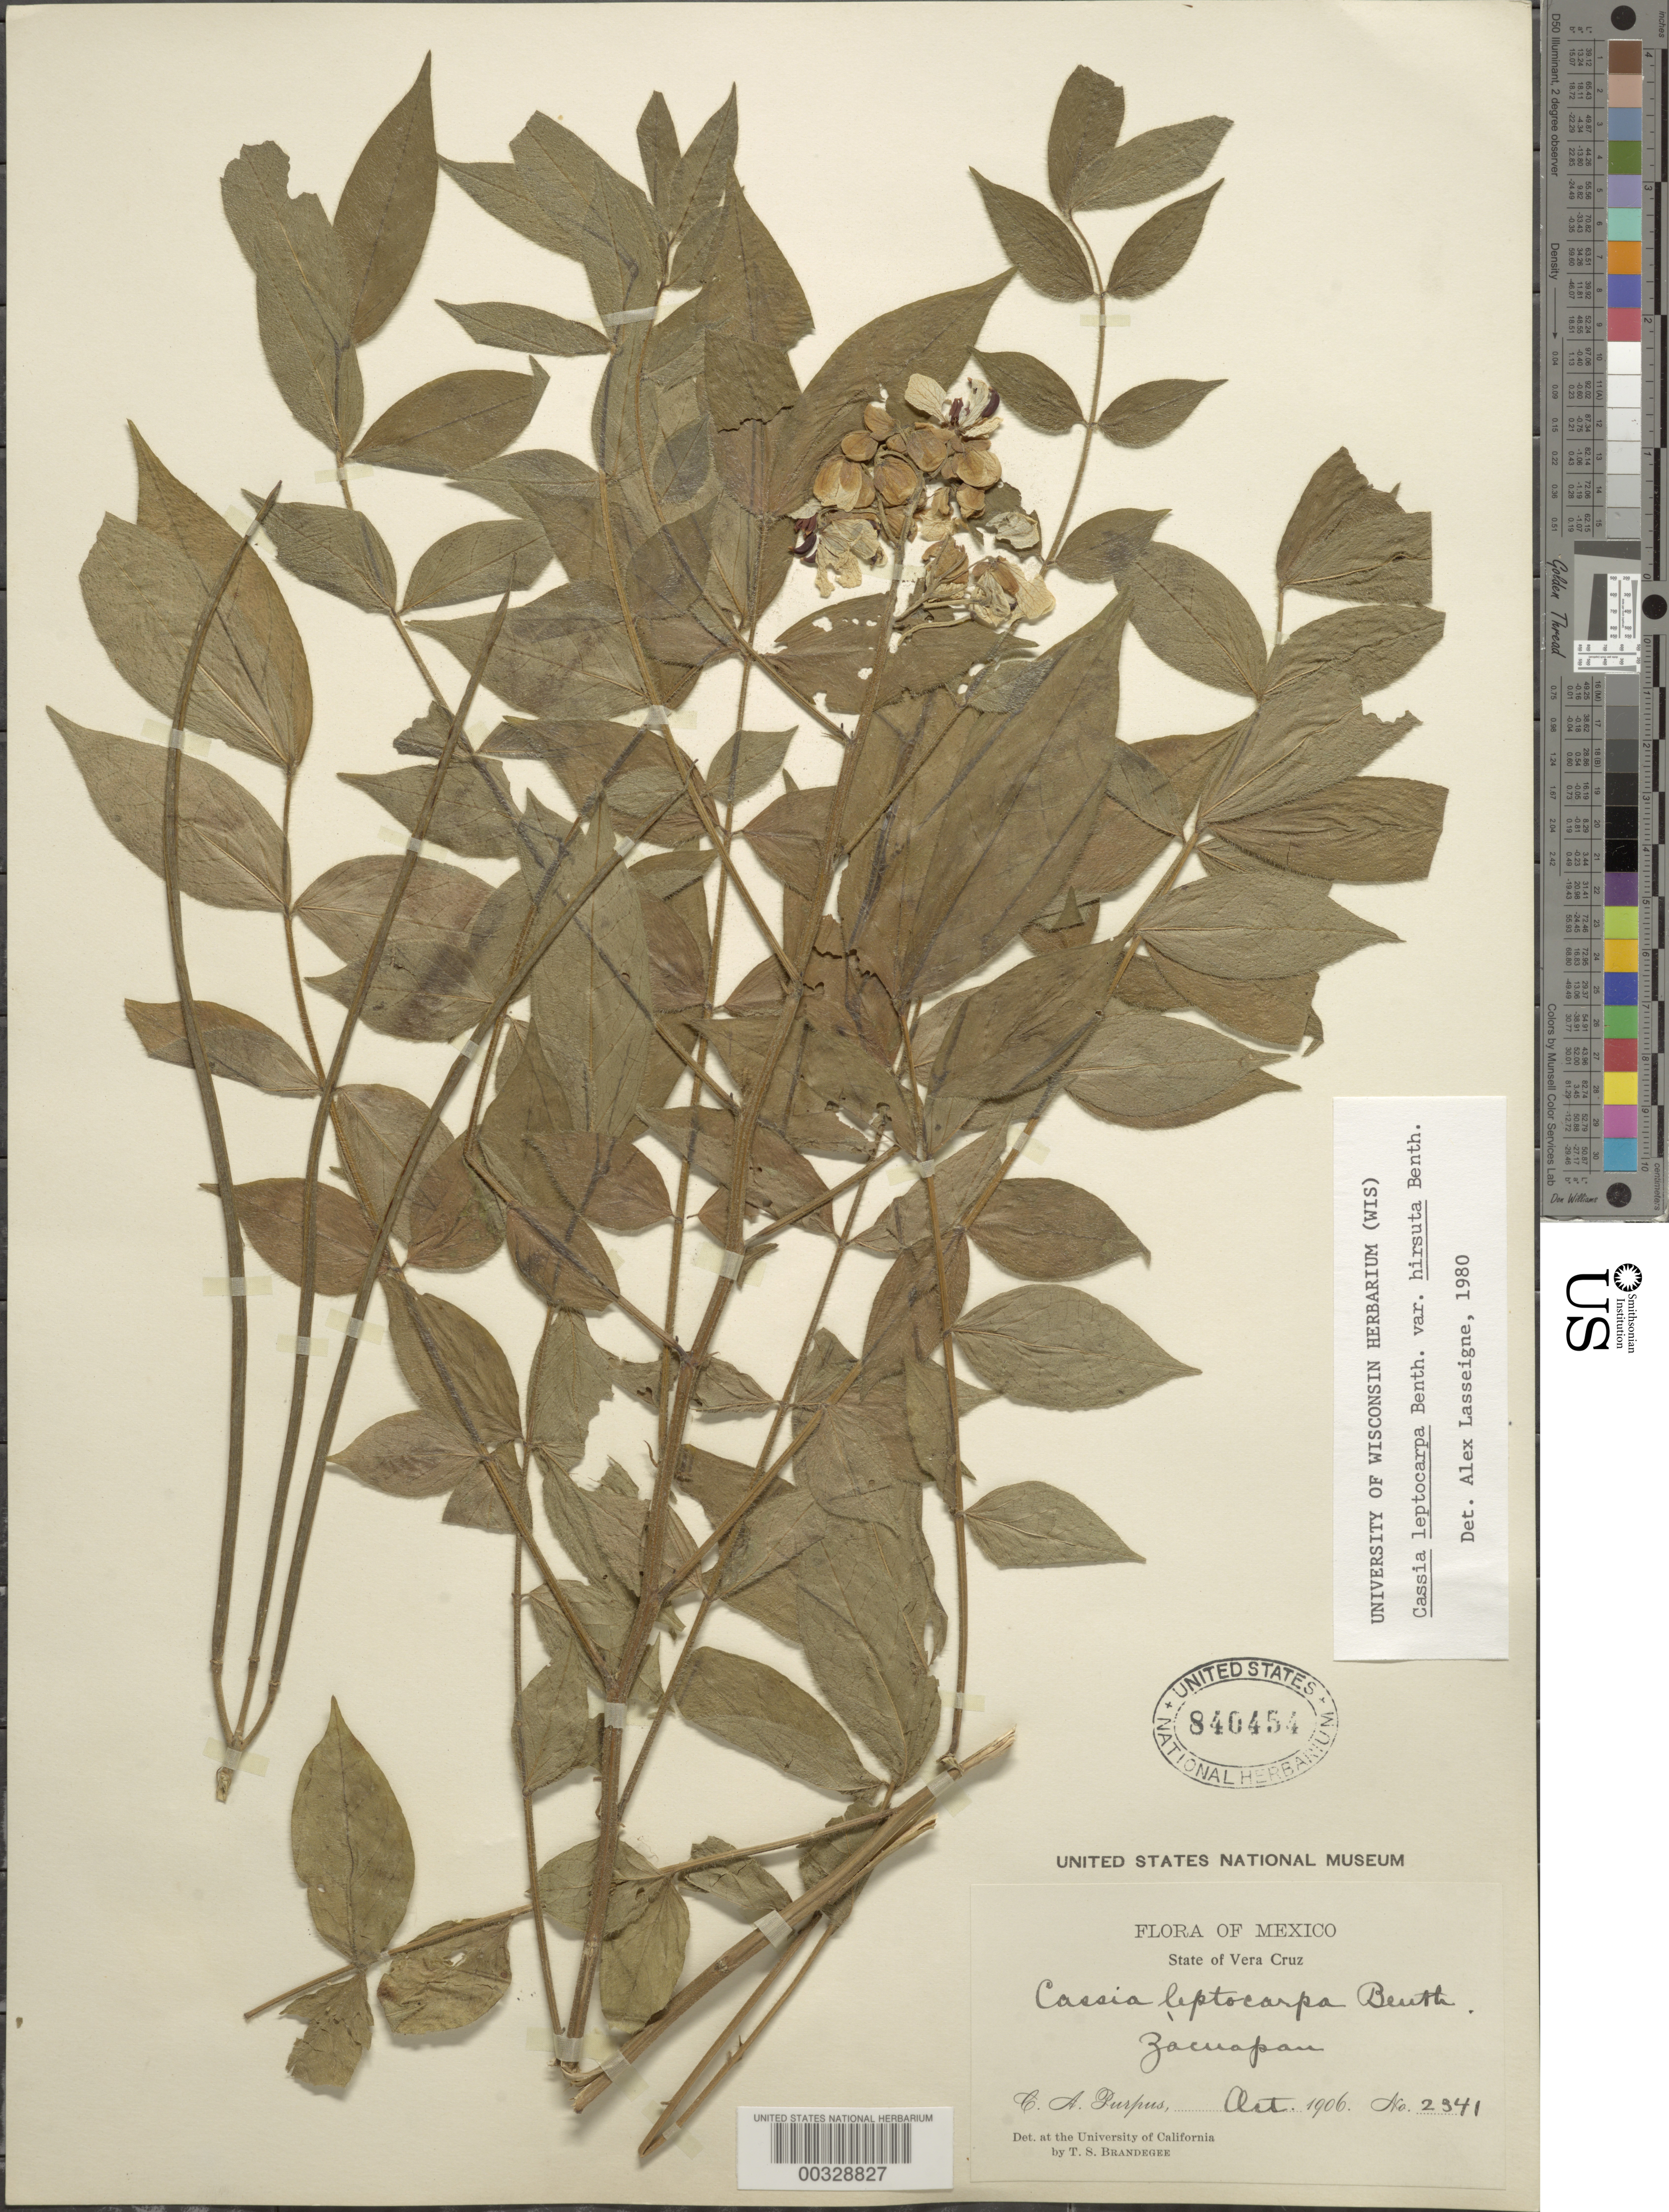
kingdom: Plantae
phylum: Tracheophyta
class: Magnoliopsida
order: Fabales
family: Fabaceae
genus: Senna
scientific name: Senna hirsuta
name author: (L.) H.S. Irwin & Barneby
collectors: C. A. Purpus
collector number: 2341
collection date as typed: Oct 1906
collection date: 1906-10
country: Mexico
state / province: Veracruz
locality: Zacuapan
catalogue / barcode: US 840454